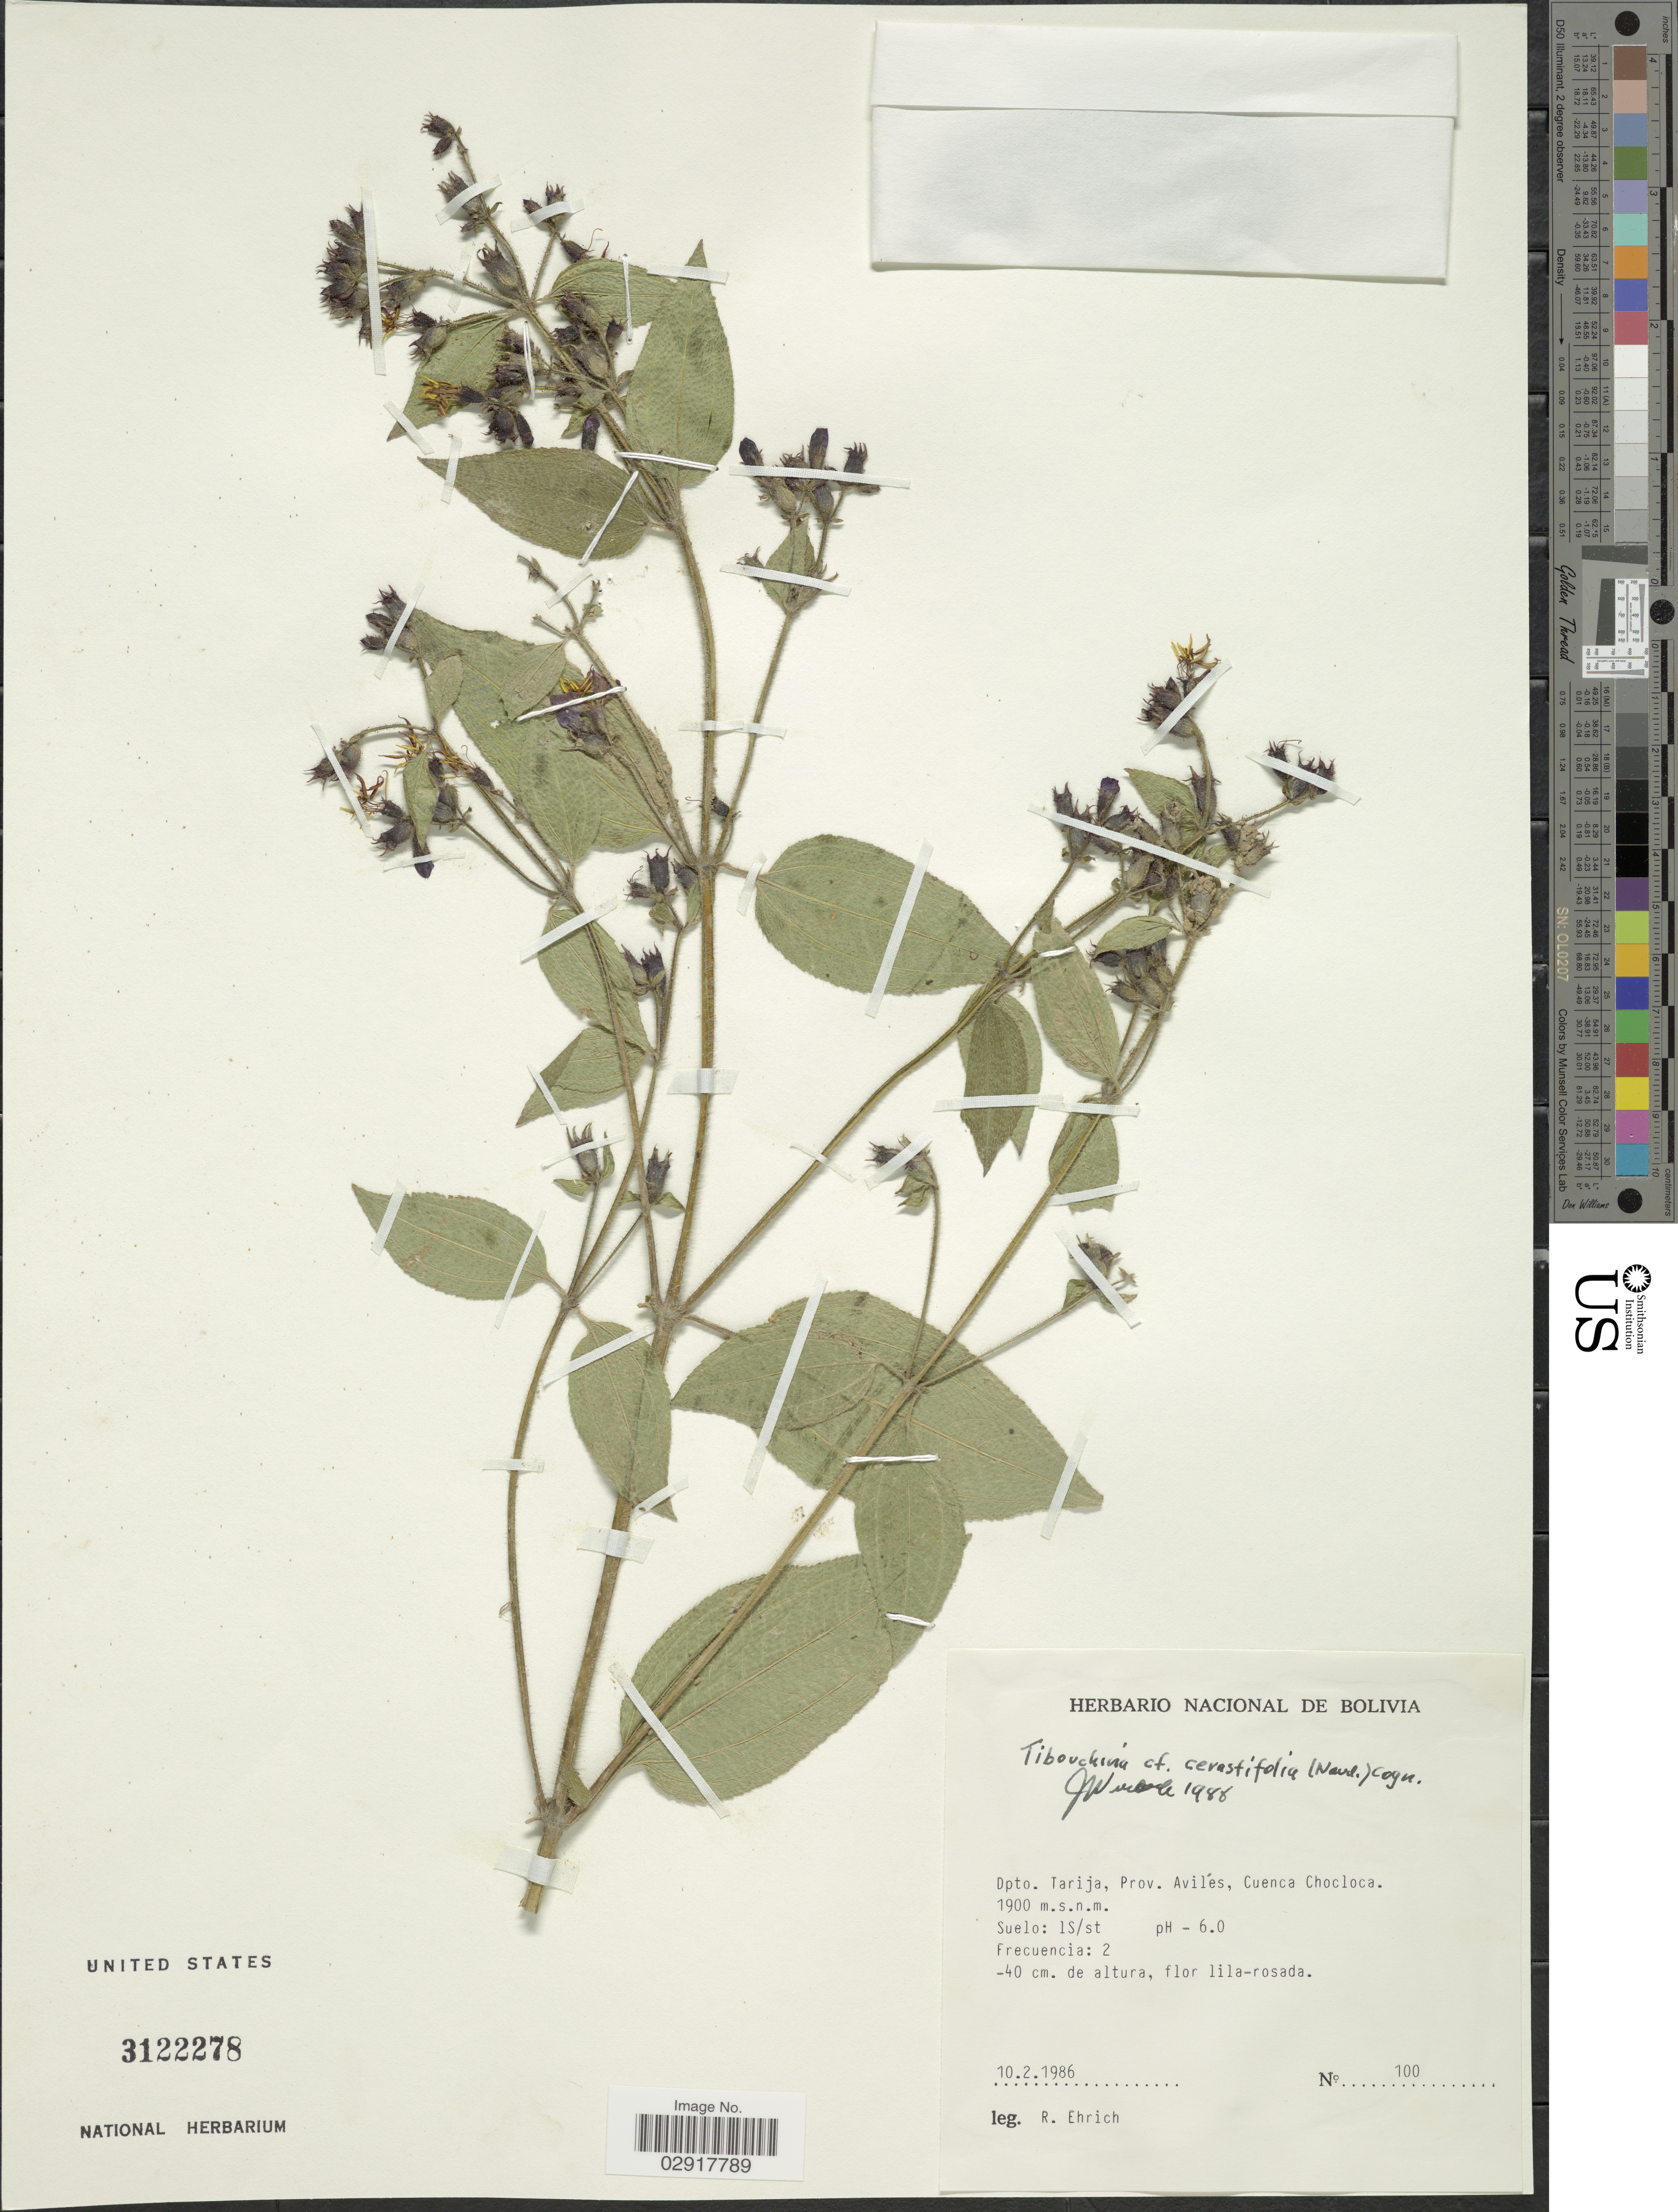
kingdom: Plantae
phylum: Tracheophyta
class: Magnoliopsida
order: Myrtales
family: Melastomataceae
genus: Chaetogastra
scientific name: Chaetogastra cerastifolia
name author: (Naudin) P.J.F. Guim. & Michelang.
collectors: R. Ehrich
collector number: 100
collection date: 1986-02-10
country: Bolivia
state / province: Tarija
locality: Dpto. Tarija, Prov. Avilés, Cuenca Chocloca.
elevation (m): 1900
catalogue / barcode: US 3122278